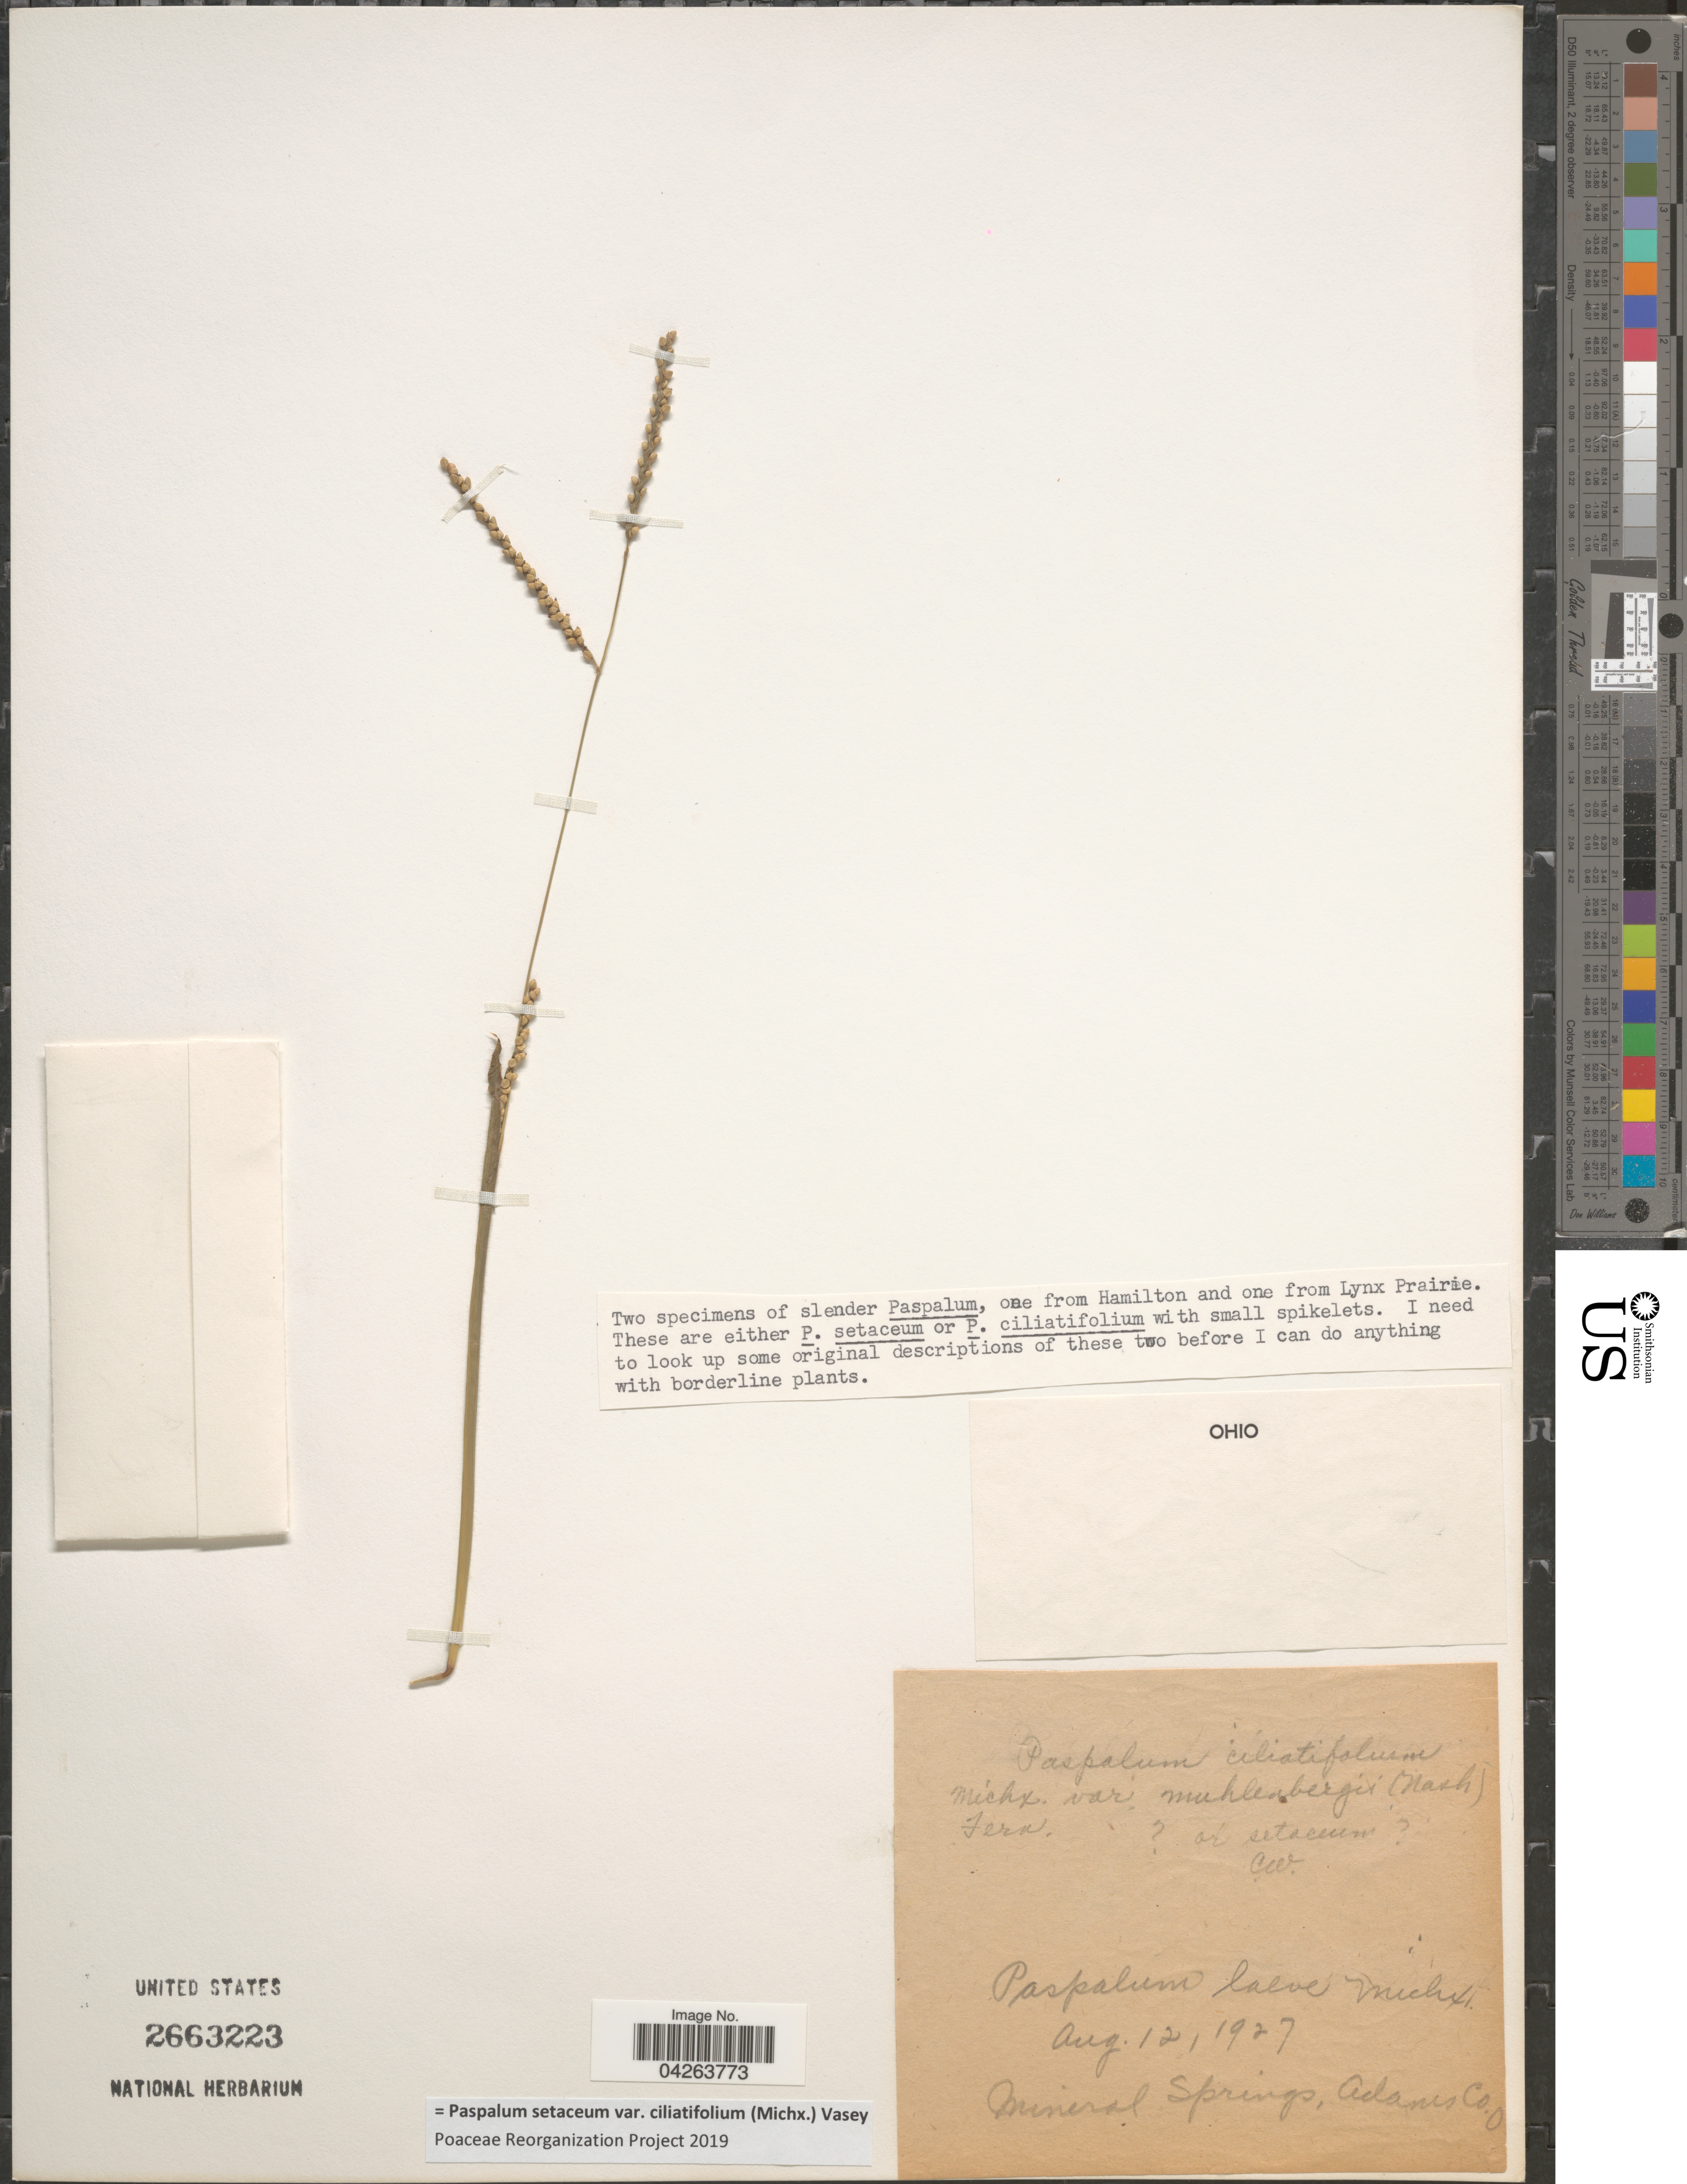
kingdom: Plantae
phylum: Tracheophyta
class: Liliopsida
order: Poales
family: Poaceae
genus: Paspalum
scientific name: Paspalum setaceum var. ciliatifolium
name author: (Michx.) Vasey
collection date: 1927-08-12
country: United States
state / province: Ohio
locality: Mineral Springs, Adams Co.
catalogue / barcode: US 2663223